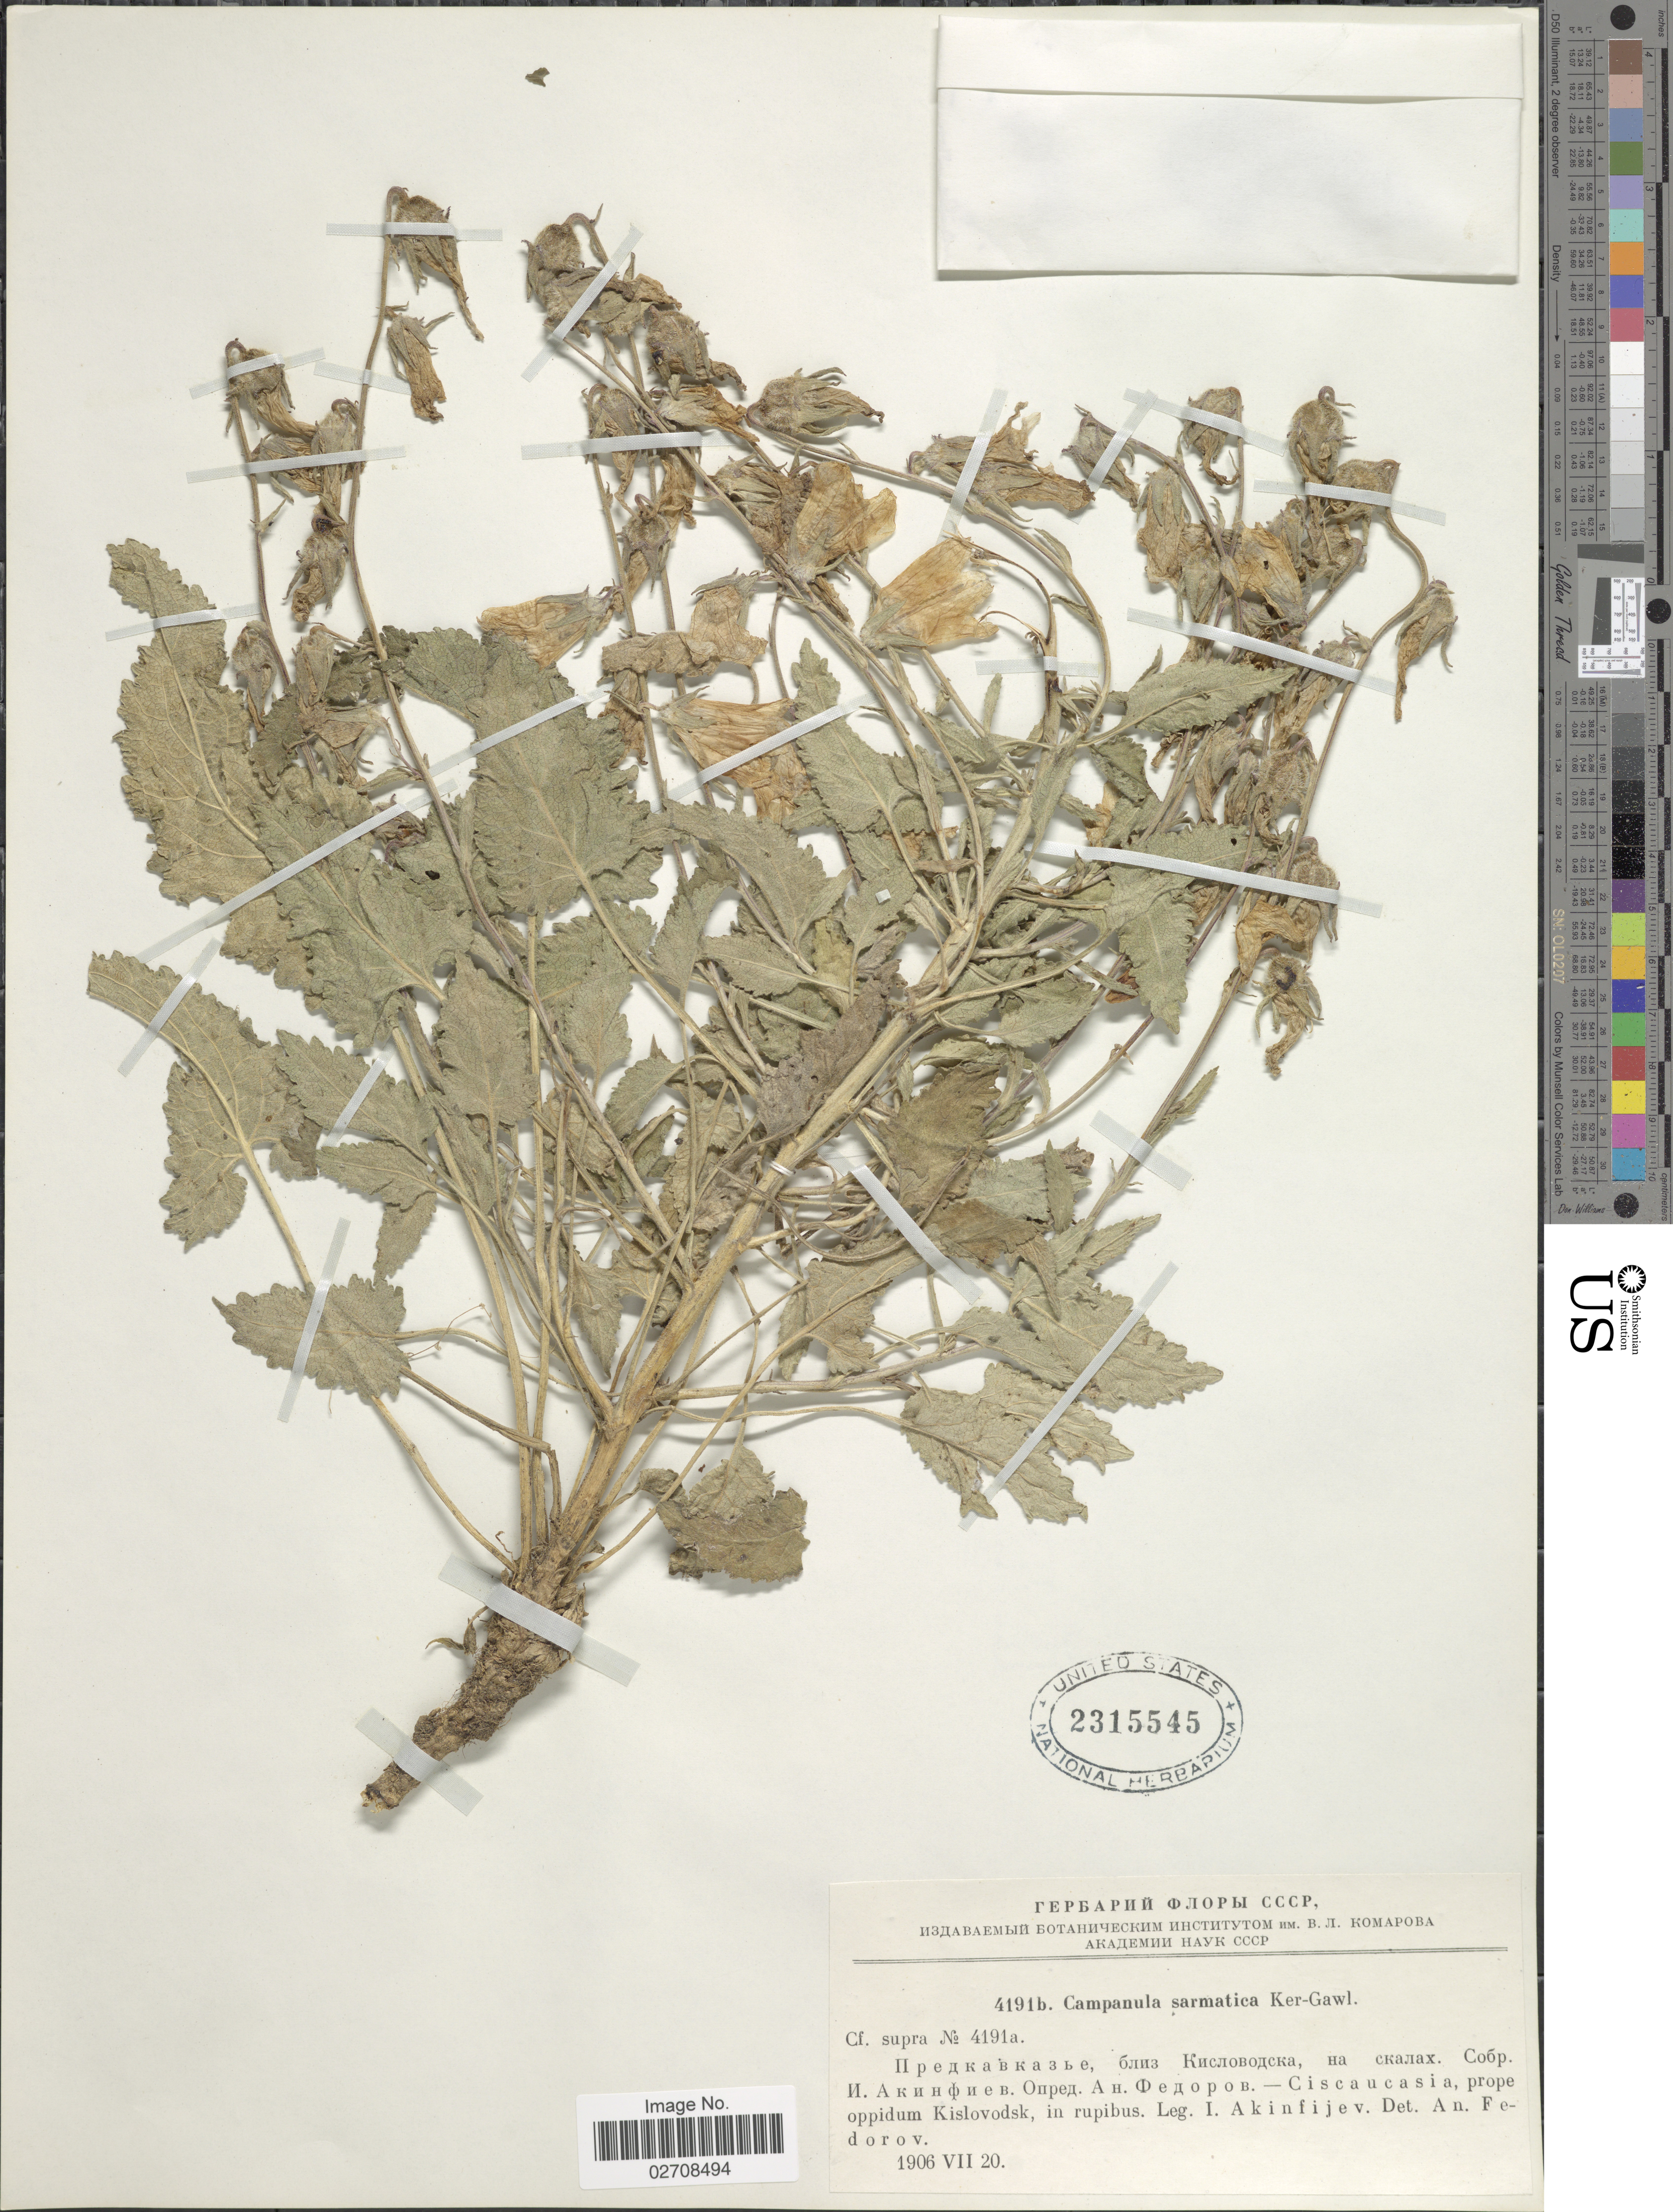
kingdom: Plantae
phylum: Tracheophyta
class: Magnoliopsida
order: Asterales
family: Campanulaceae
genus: Campanula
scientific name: Campanula sarmatica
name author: Ker Gawl.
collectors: I. Akinfiev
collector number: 4191b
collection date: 1906-07-20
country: Russian Federation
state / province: Stavropol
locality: Ciscaucasia, prope oppidum Kislovodsk, in rupibus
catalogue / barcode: US 2315545